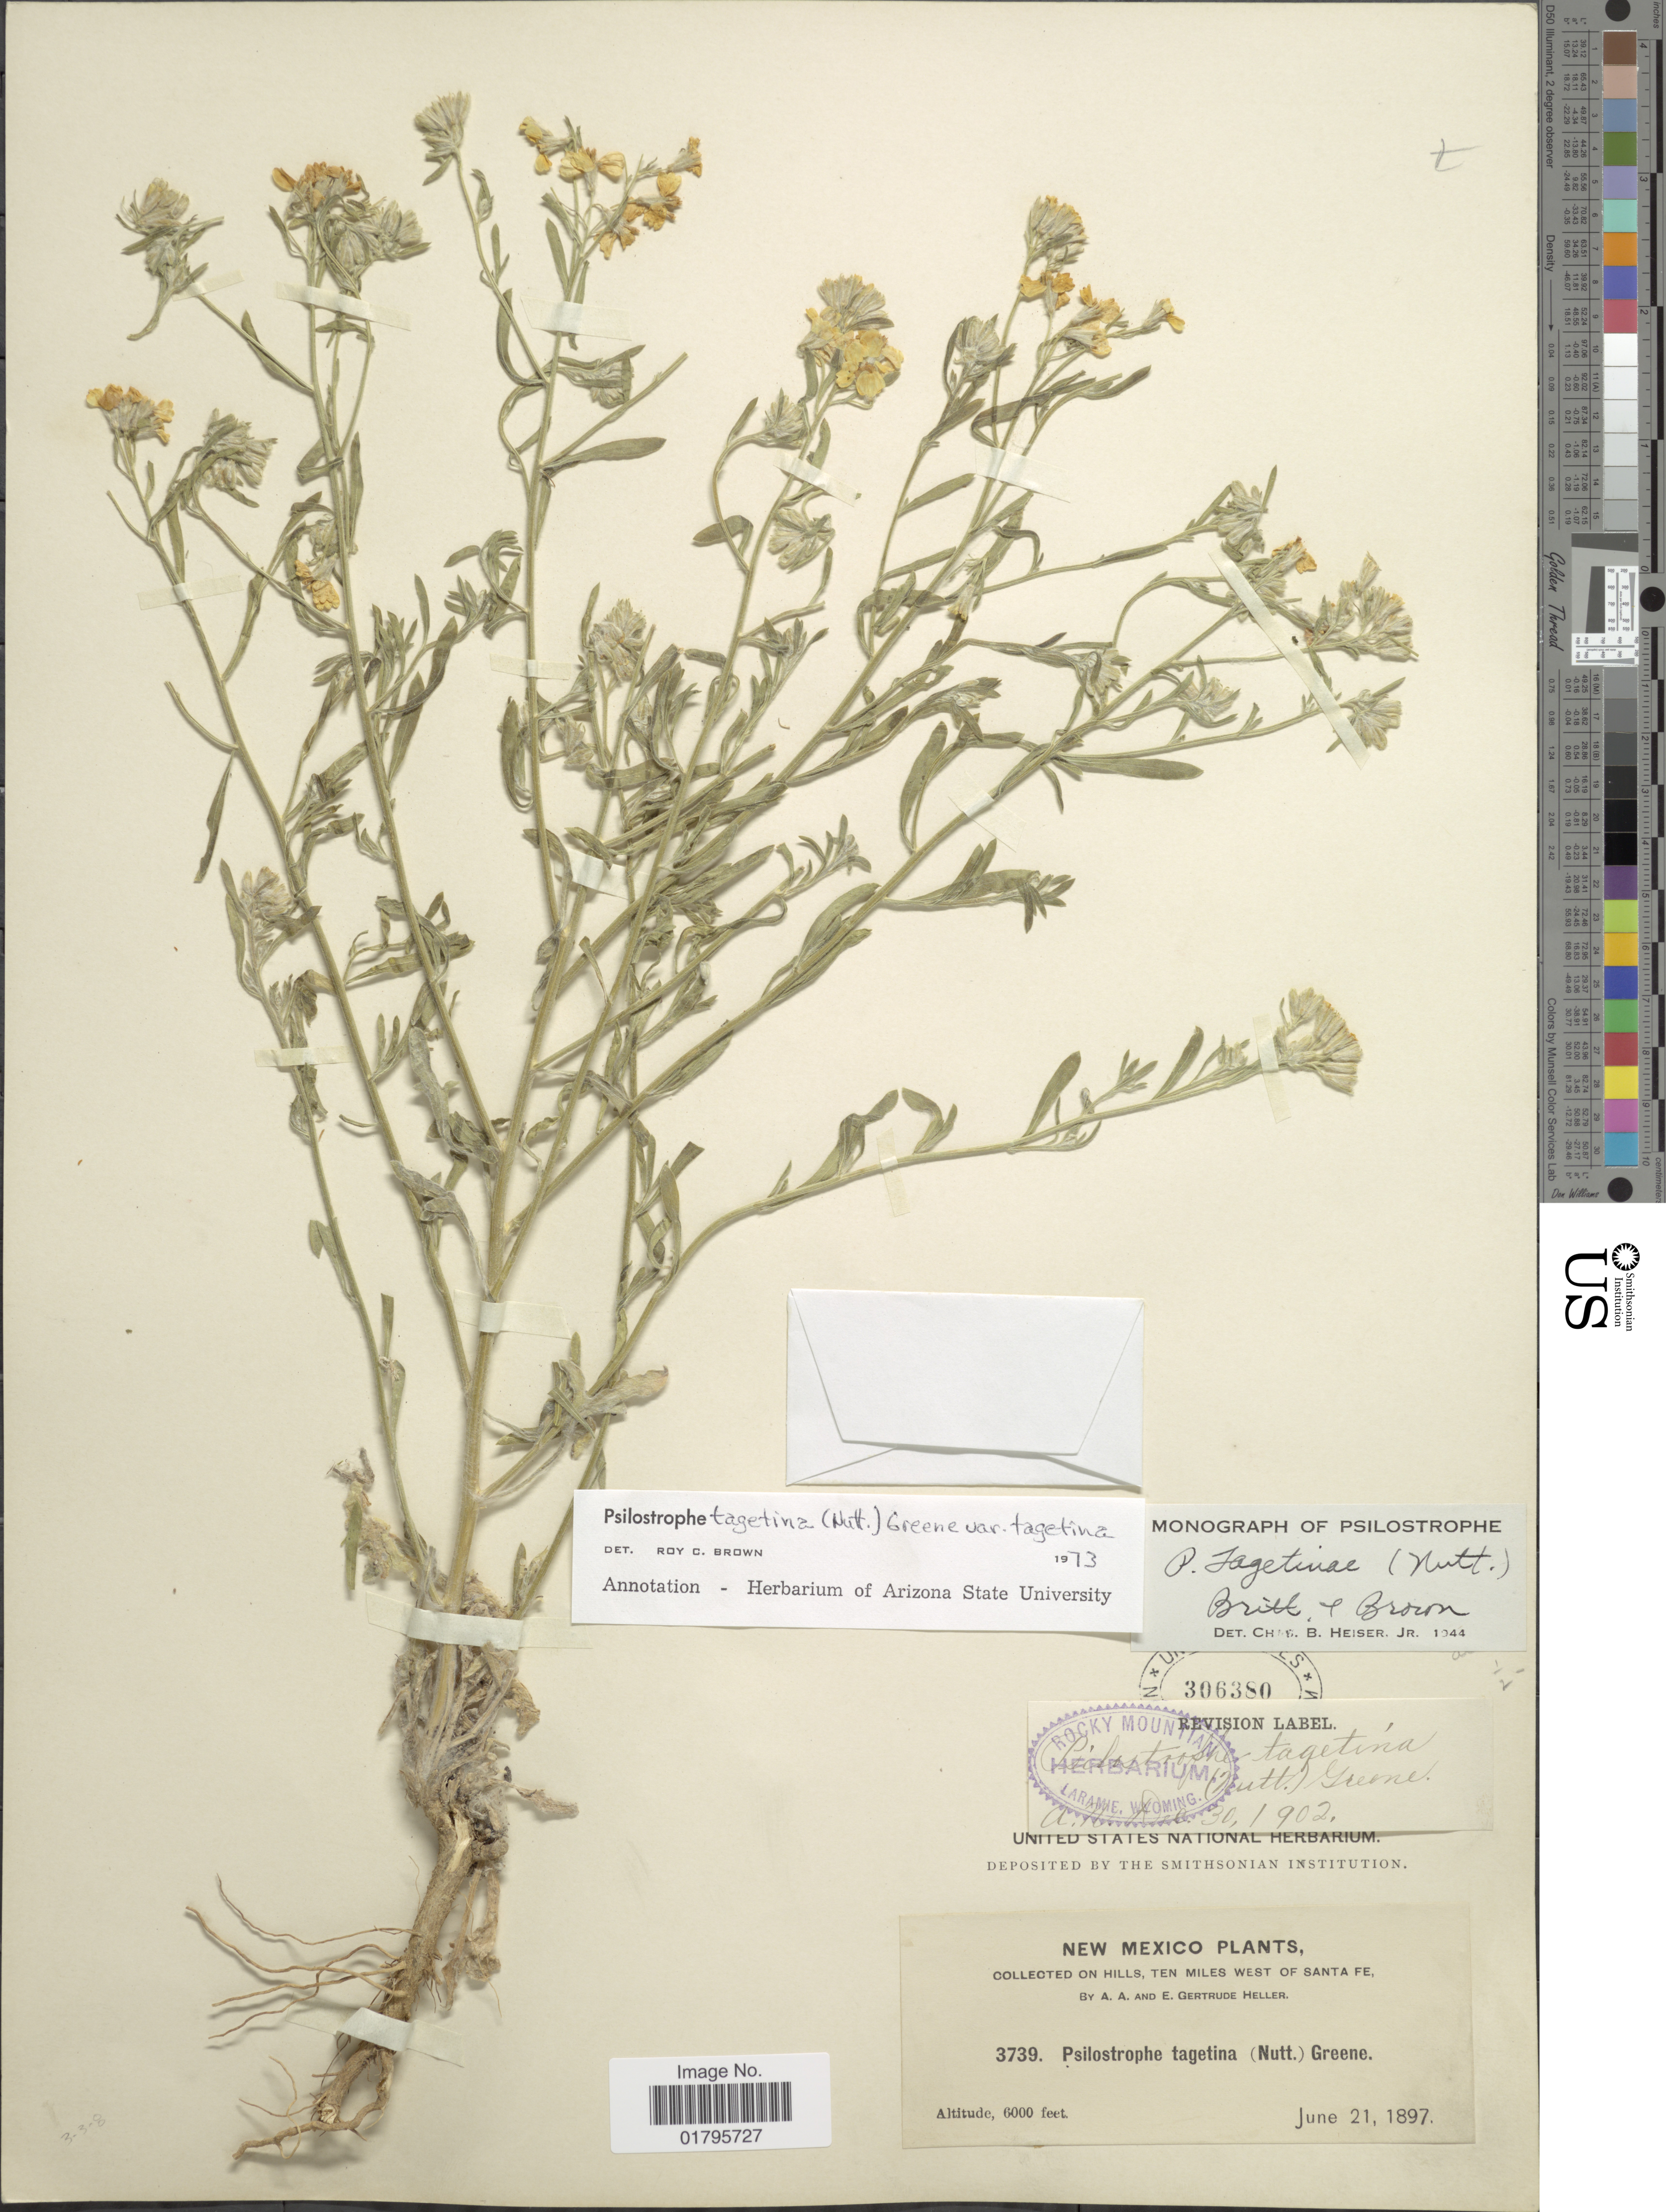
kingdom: Plantae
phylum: Tracheophyta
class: Magnoliopsida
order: Asterales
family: Asteraceae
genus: Psilostrophe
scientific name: Psilostrophe tagetina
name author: (Nutt.) Greene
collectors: A. A. Heller & E. G. Heller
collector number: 3739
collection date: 1897-06-21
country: United States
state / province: New Mexico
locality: On hills, ten miles west of Santa Fe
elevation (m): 1829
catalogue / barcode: US 306380